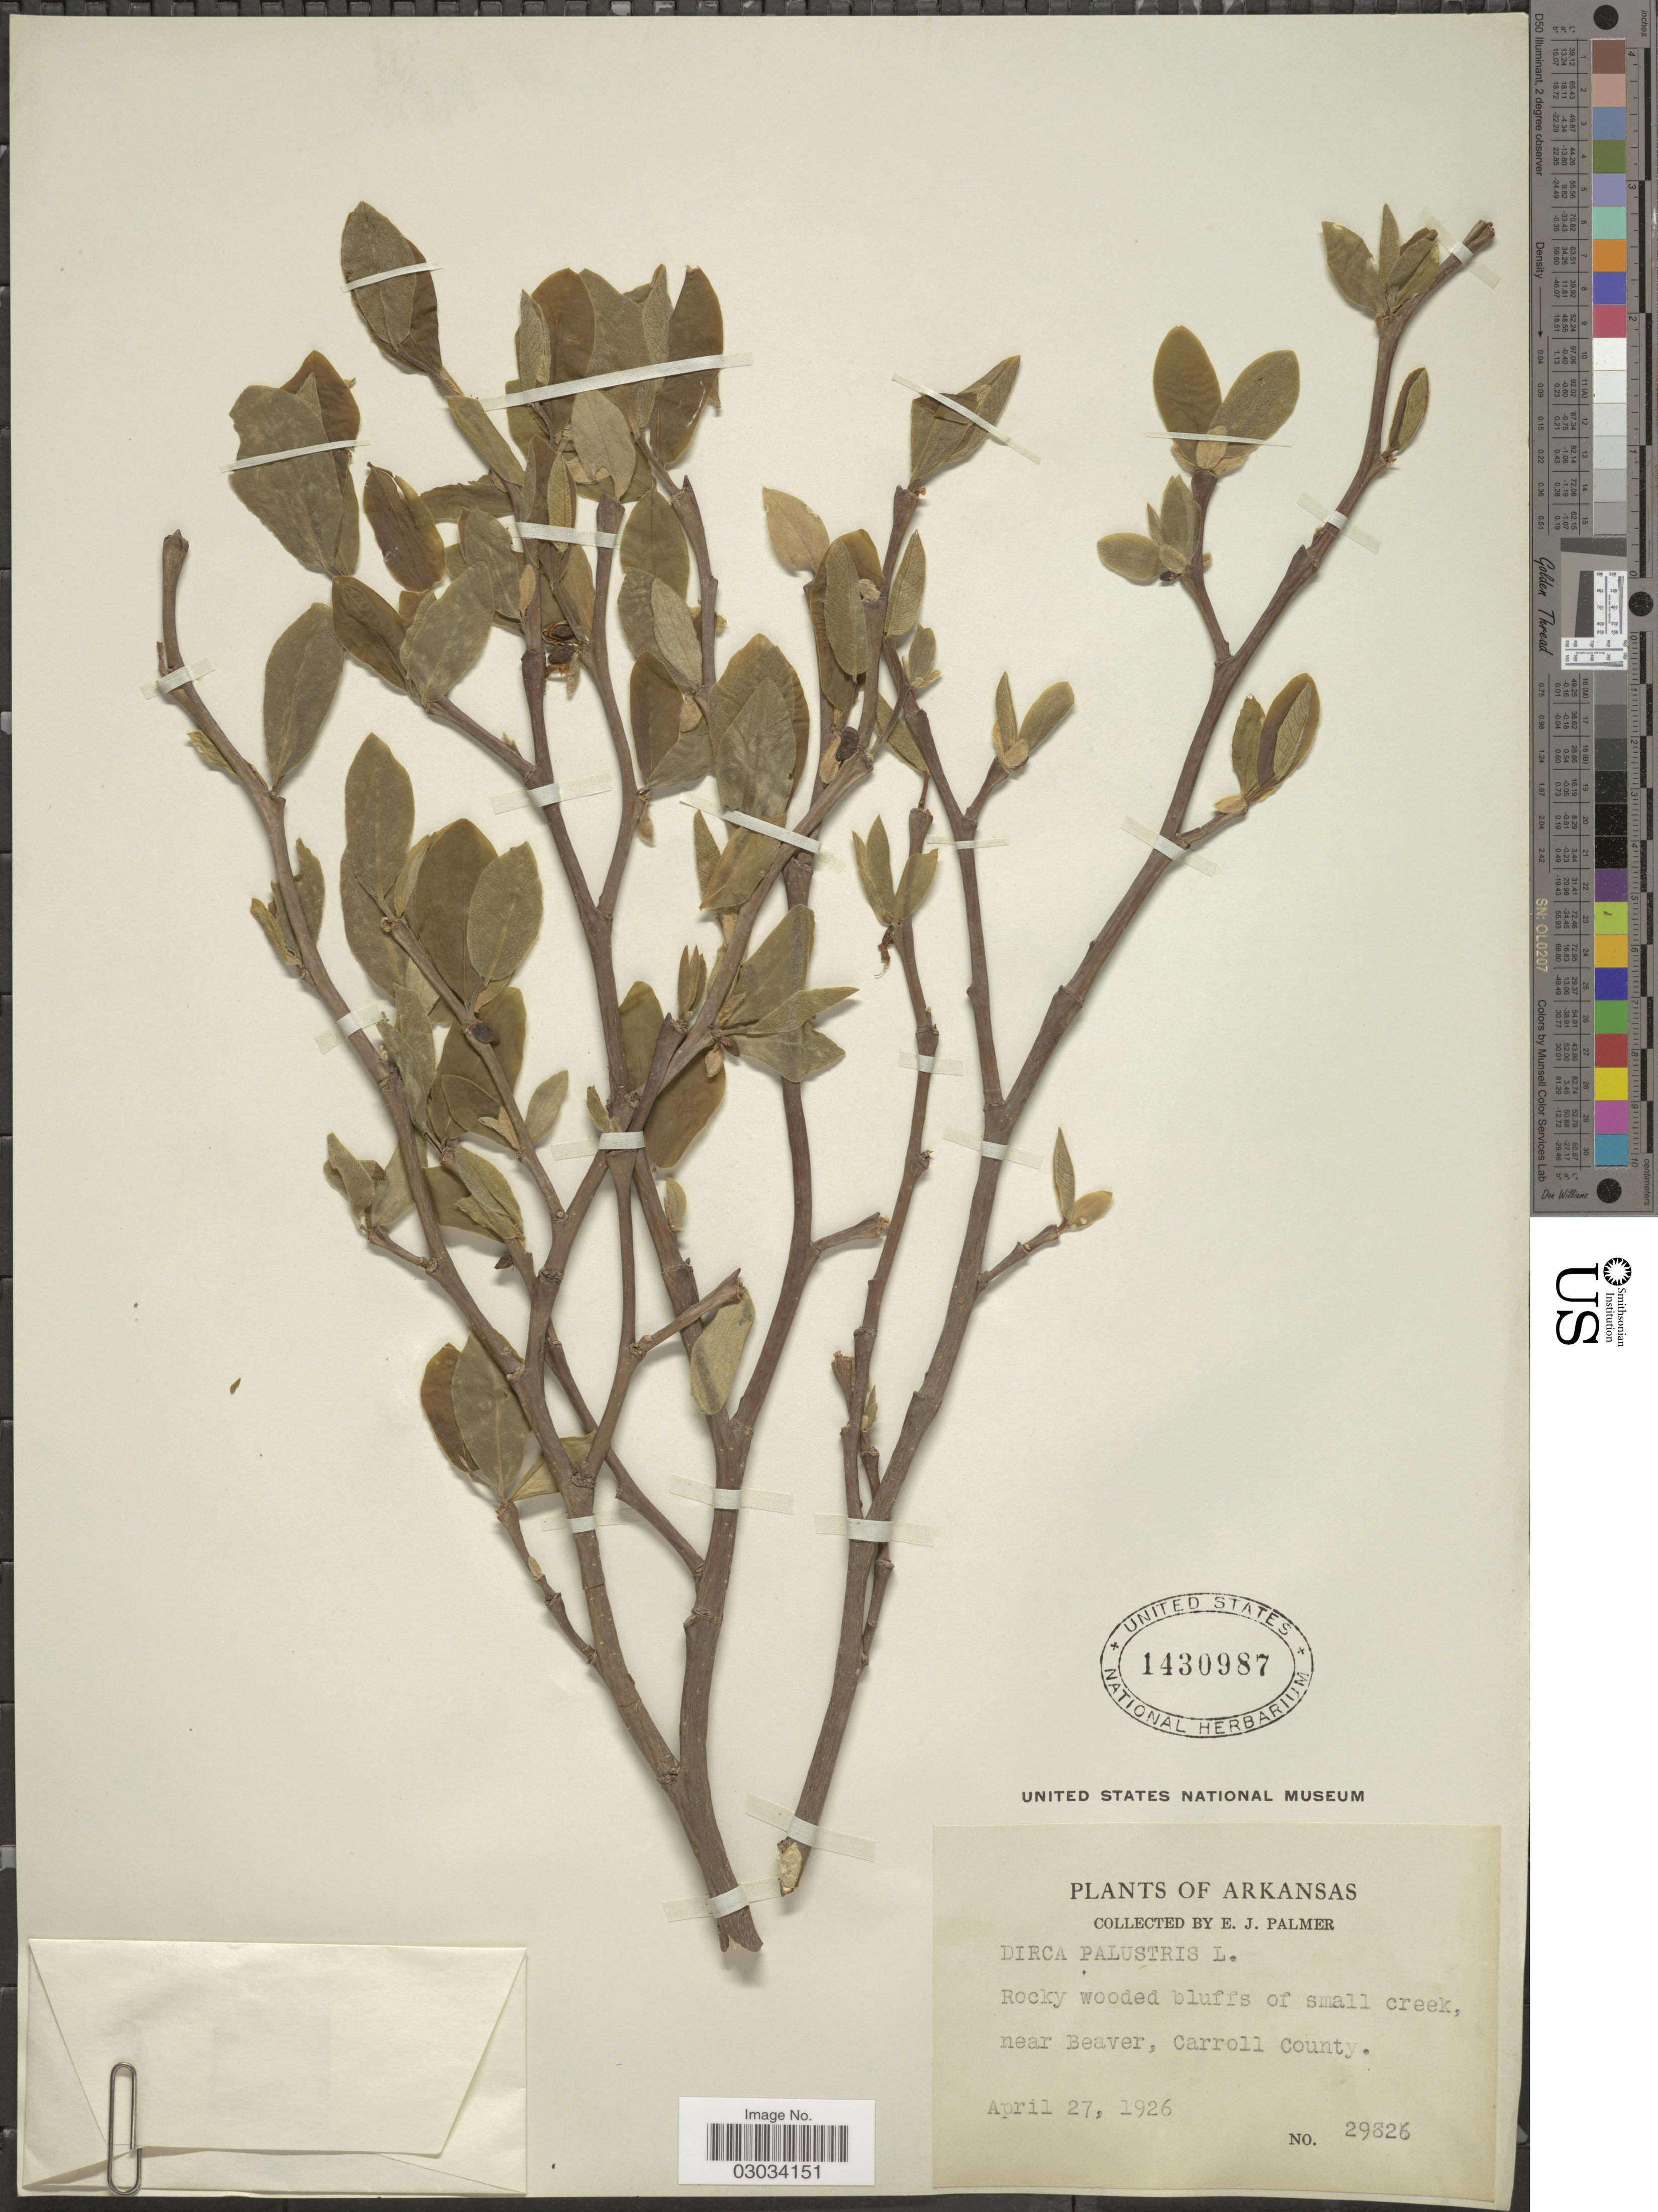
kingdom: Plantae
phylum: Tracheophyta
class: Magnoliopsida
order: Malvales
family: Thymelaeaceae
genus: Dirca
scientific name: Dirca palustris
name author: L.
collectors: E. J. Palmer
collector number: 29826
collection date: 1926-04-27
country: United States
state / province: Arkansas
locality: Rocky wooded bluffs of small creek, near Beaver, Carroll County.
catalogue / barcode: US 1430987